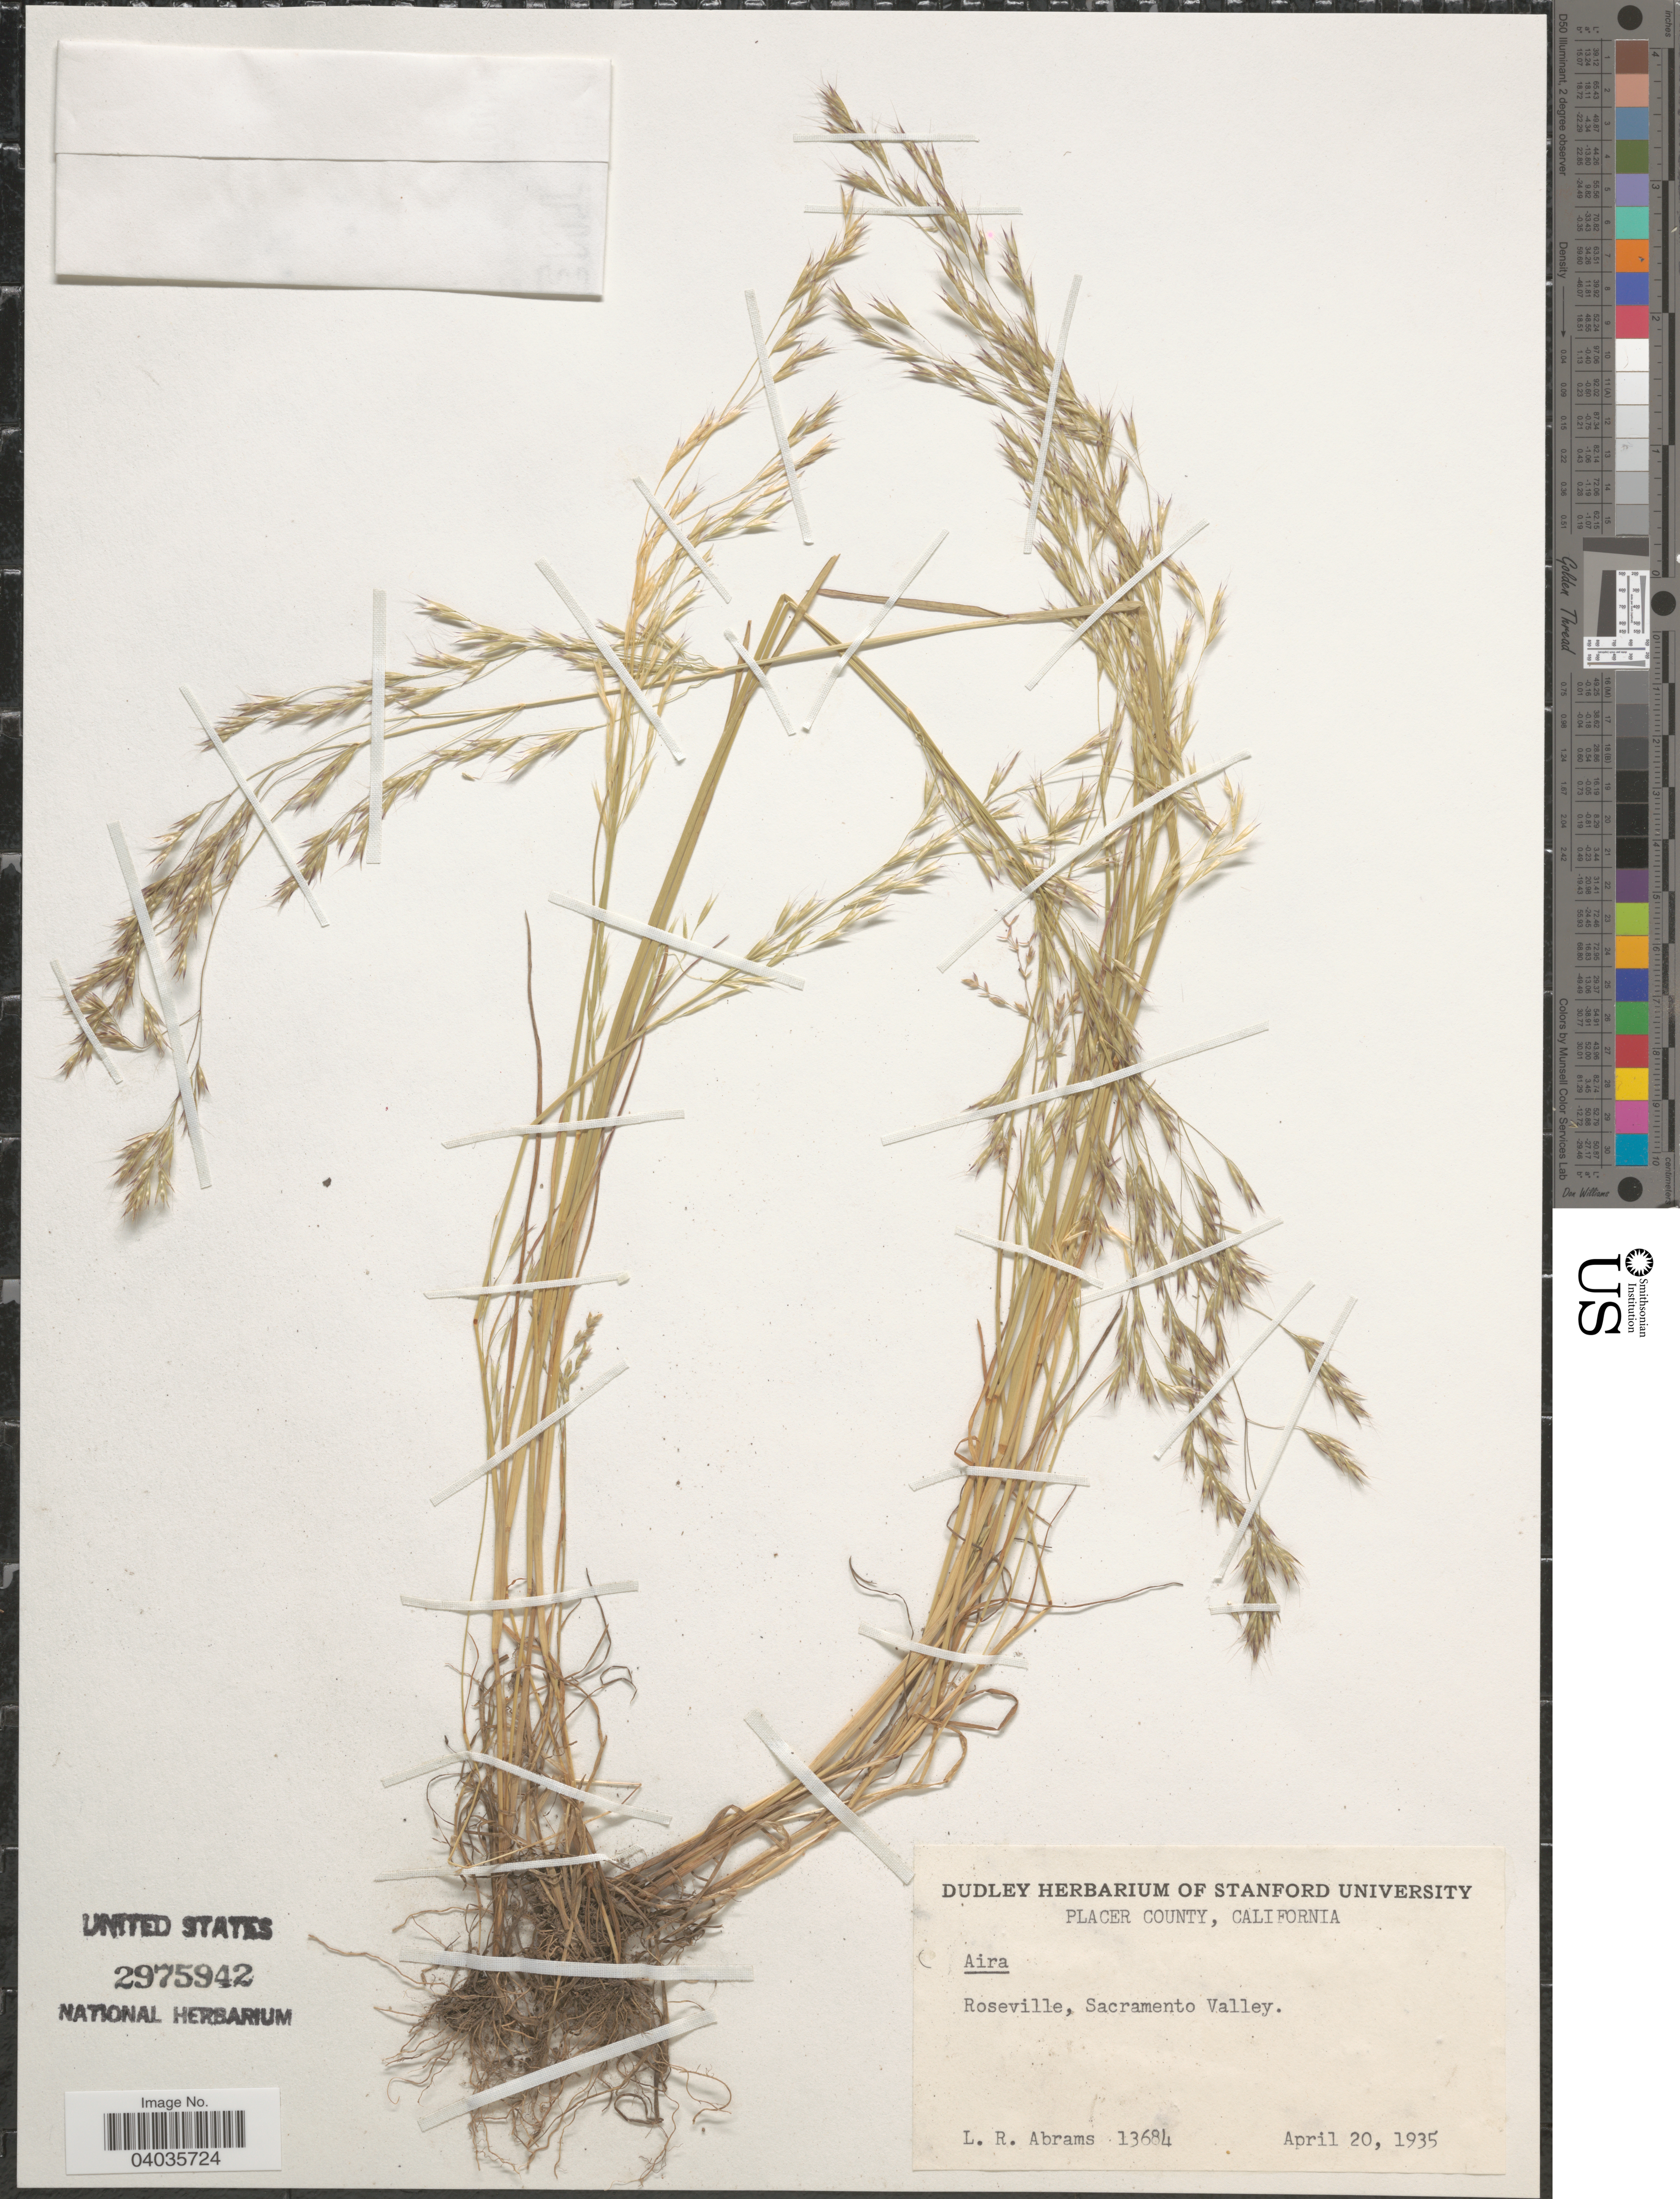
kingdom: Plantae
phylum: Tracheophyta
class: Liliopsida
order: Poales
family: Poaceae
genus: Aira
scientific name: Aira sp.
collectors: L. Abrams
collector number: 13684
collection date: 1935-04-20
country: United States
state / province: California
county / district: Placer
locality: Placer County. Roseville, Sacramento Valley.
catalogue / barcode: US 2975942